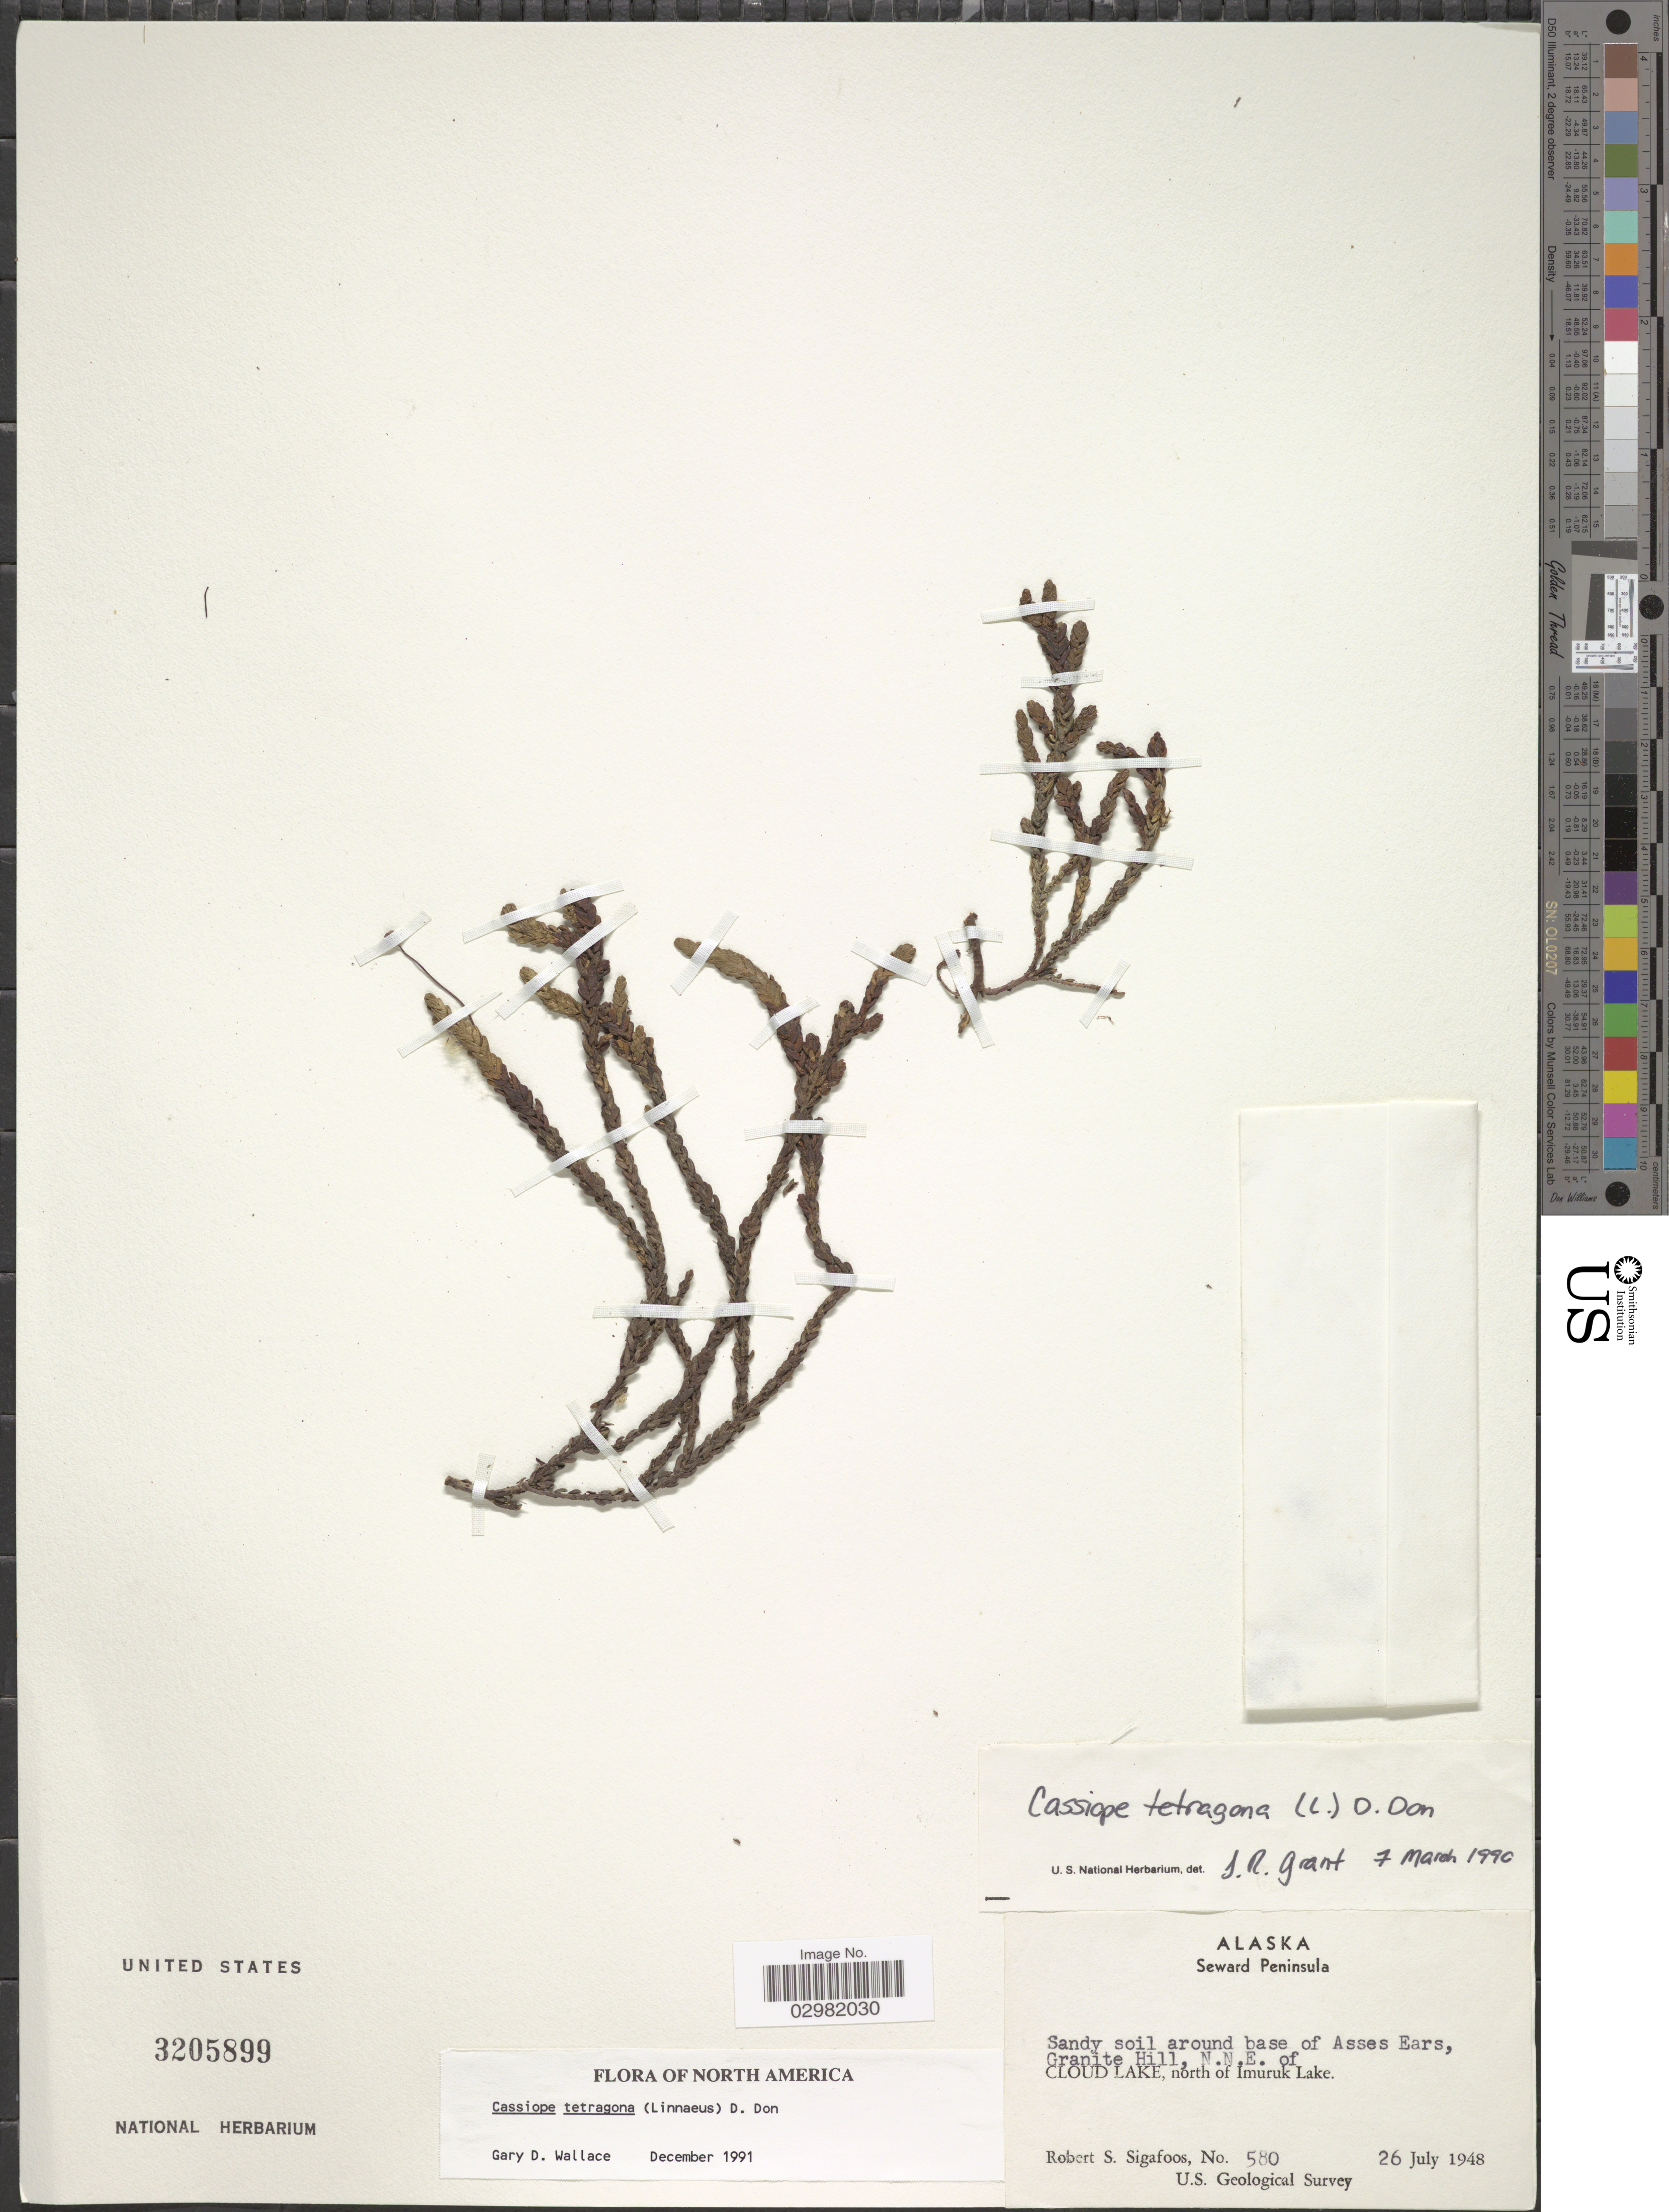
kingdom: Plantae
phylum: Tracheophyta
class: Magnoliopsida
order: Ericales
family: Ericaceae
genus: Cassiope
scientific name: Cassiope tetragona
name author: (L.) D. Don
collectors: R. Sigafoos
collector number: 580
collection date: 1948-07-26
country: United States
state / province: Alaska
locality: Seward Peninsula, Sandy soil around base of Asses Ears, Granite Hill, N.N.E. of Cloud Lake, north of Imuruk Lake.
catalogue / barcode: US 3205899